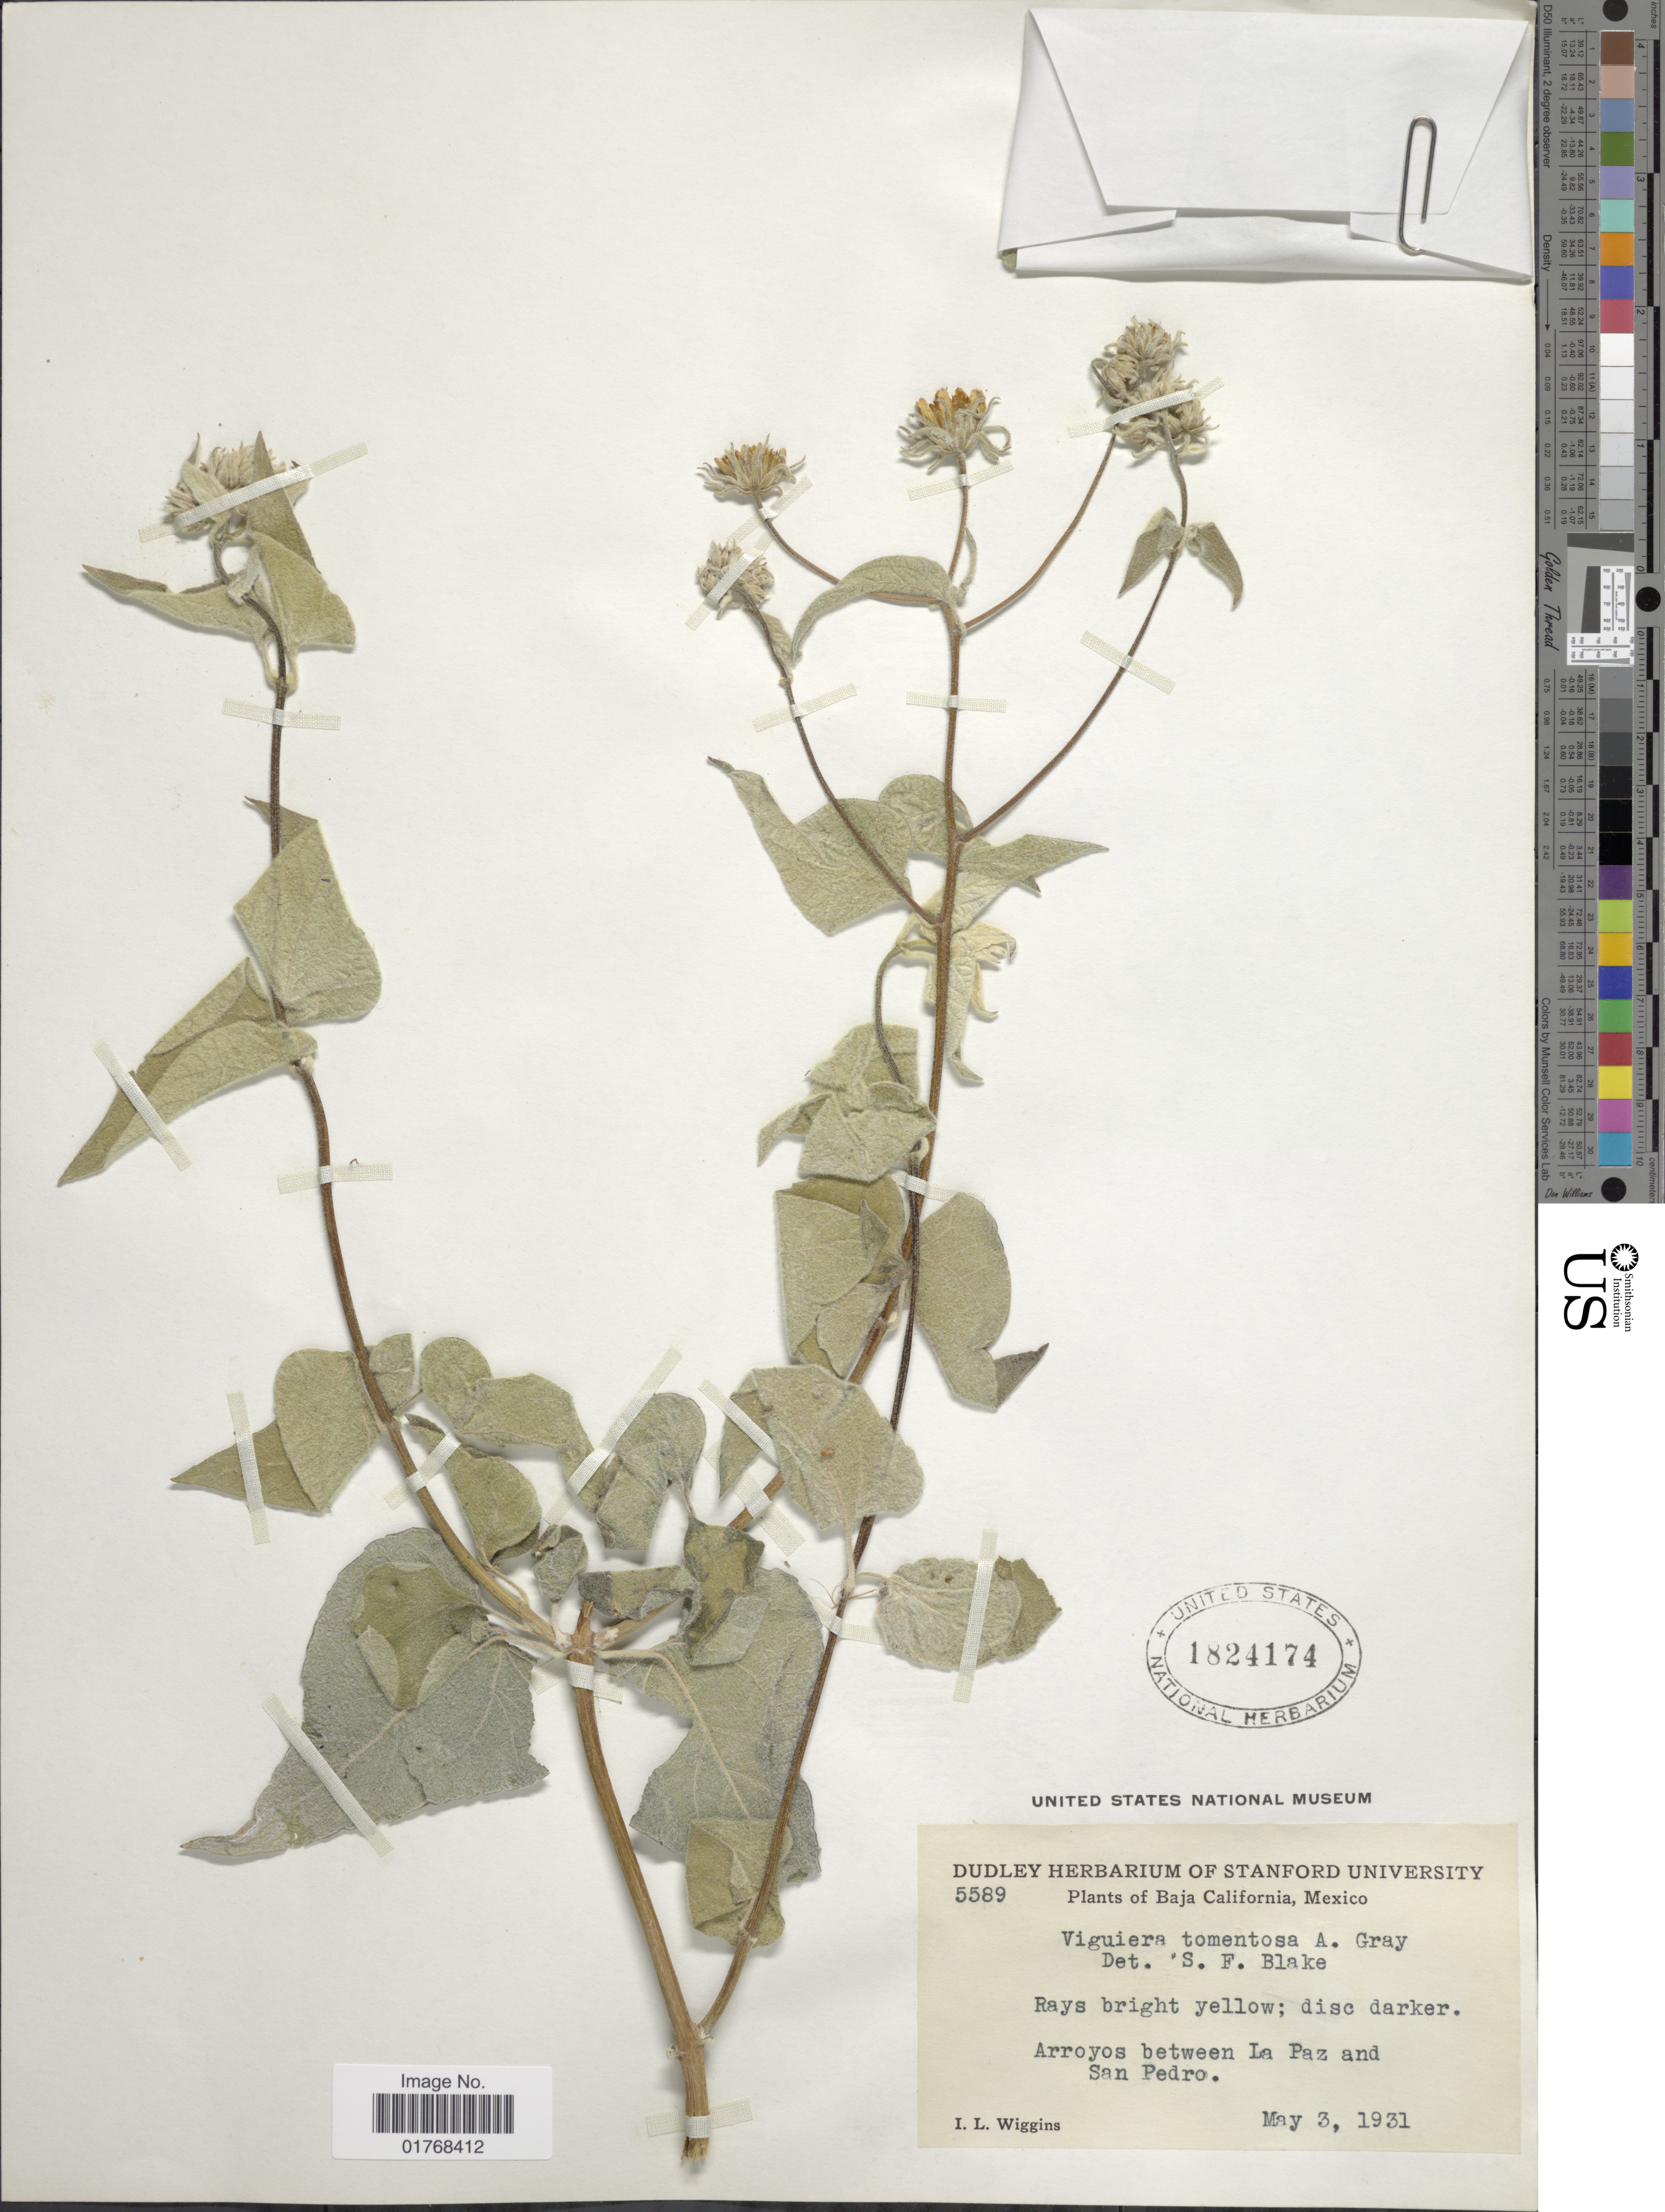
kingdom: Plantae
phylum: Tracheophyta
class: Magnoliopsida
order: Asterales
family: Asteraceae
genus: Viguiera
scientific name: Viguiera tomentosa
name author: A. Gray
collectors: I. L. Wiggins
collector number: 5589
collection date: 1931-05-03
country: Mexico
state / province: Baja California Sur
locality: Baja California, Mexico. Arroyos between La Paz and San Pedro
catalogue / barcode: US 1824174